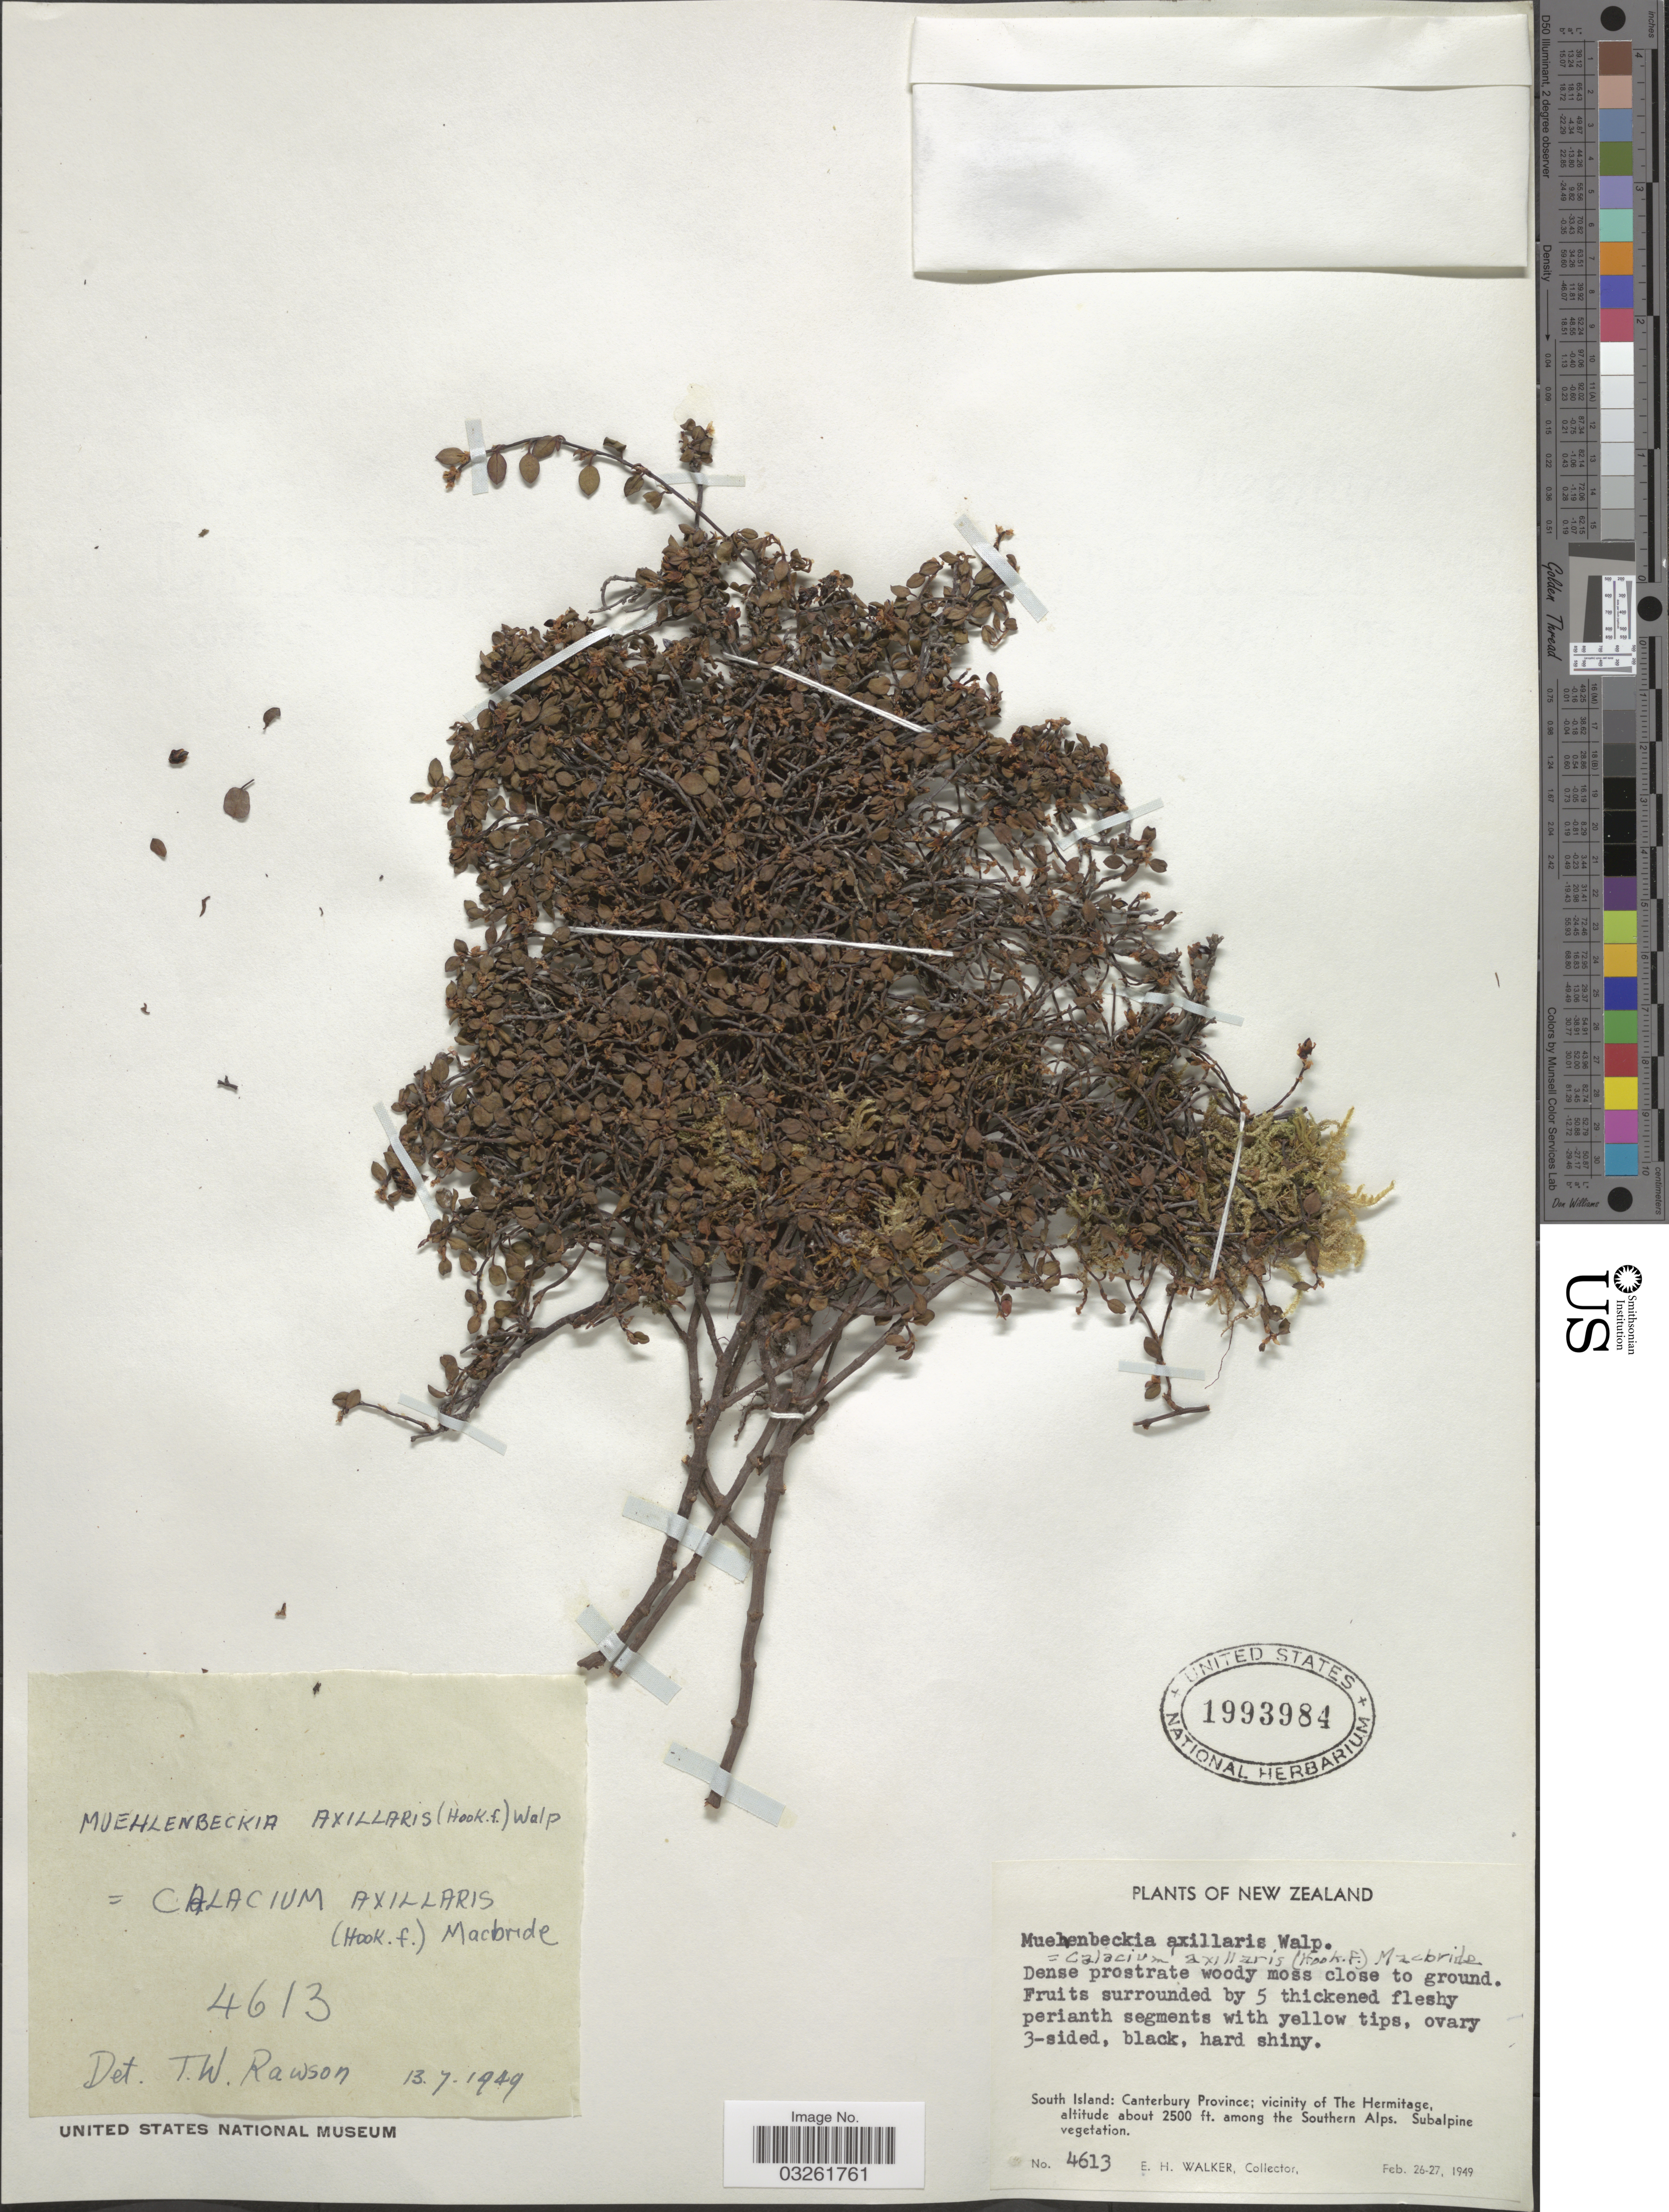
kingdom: Plantae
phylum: Tracheophyta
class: Magnoliopsida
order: Caryophyllales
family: Polygonaceae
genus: Muehlenbeckia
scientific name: Muehlenbeckia axillaris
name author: (Hook. f.) Endl.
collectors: E. H. Walker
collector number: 4613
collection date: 1949-02-26/1949-02-27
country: New Zealand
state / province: Canterbury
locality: South Island: Canterbury Province; vicinity of The Hermitage, among the Southern Alps.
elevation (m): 762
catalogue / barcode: US 1993984